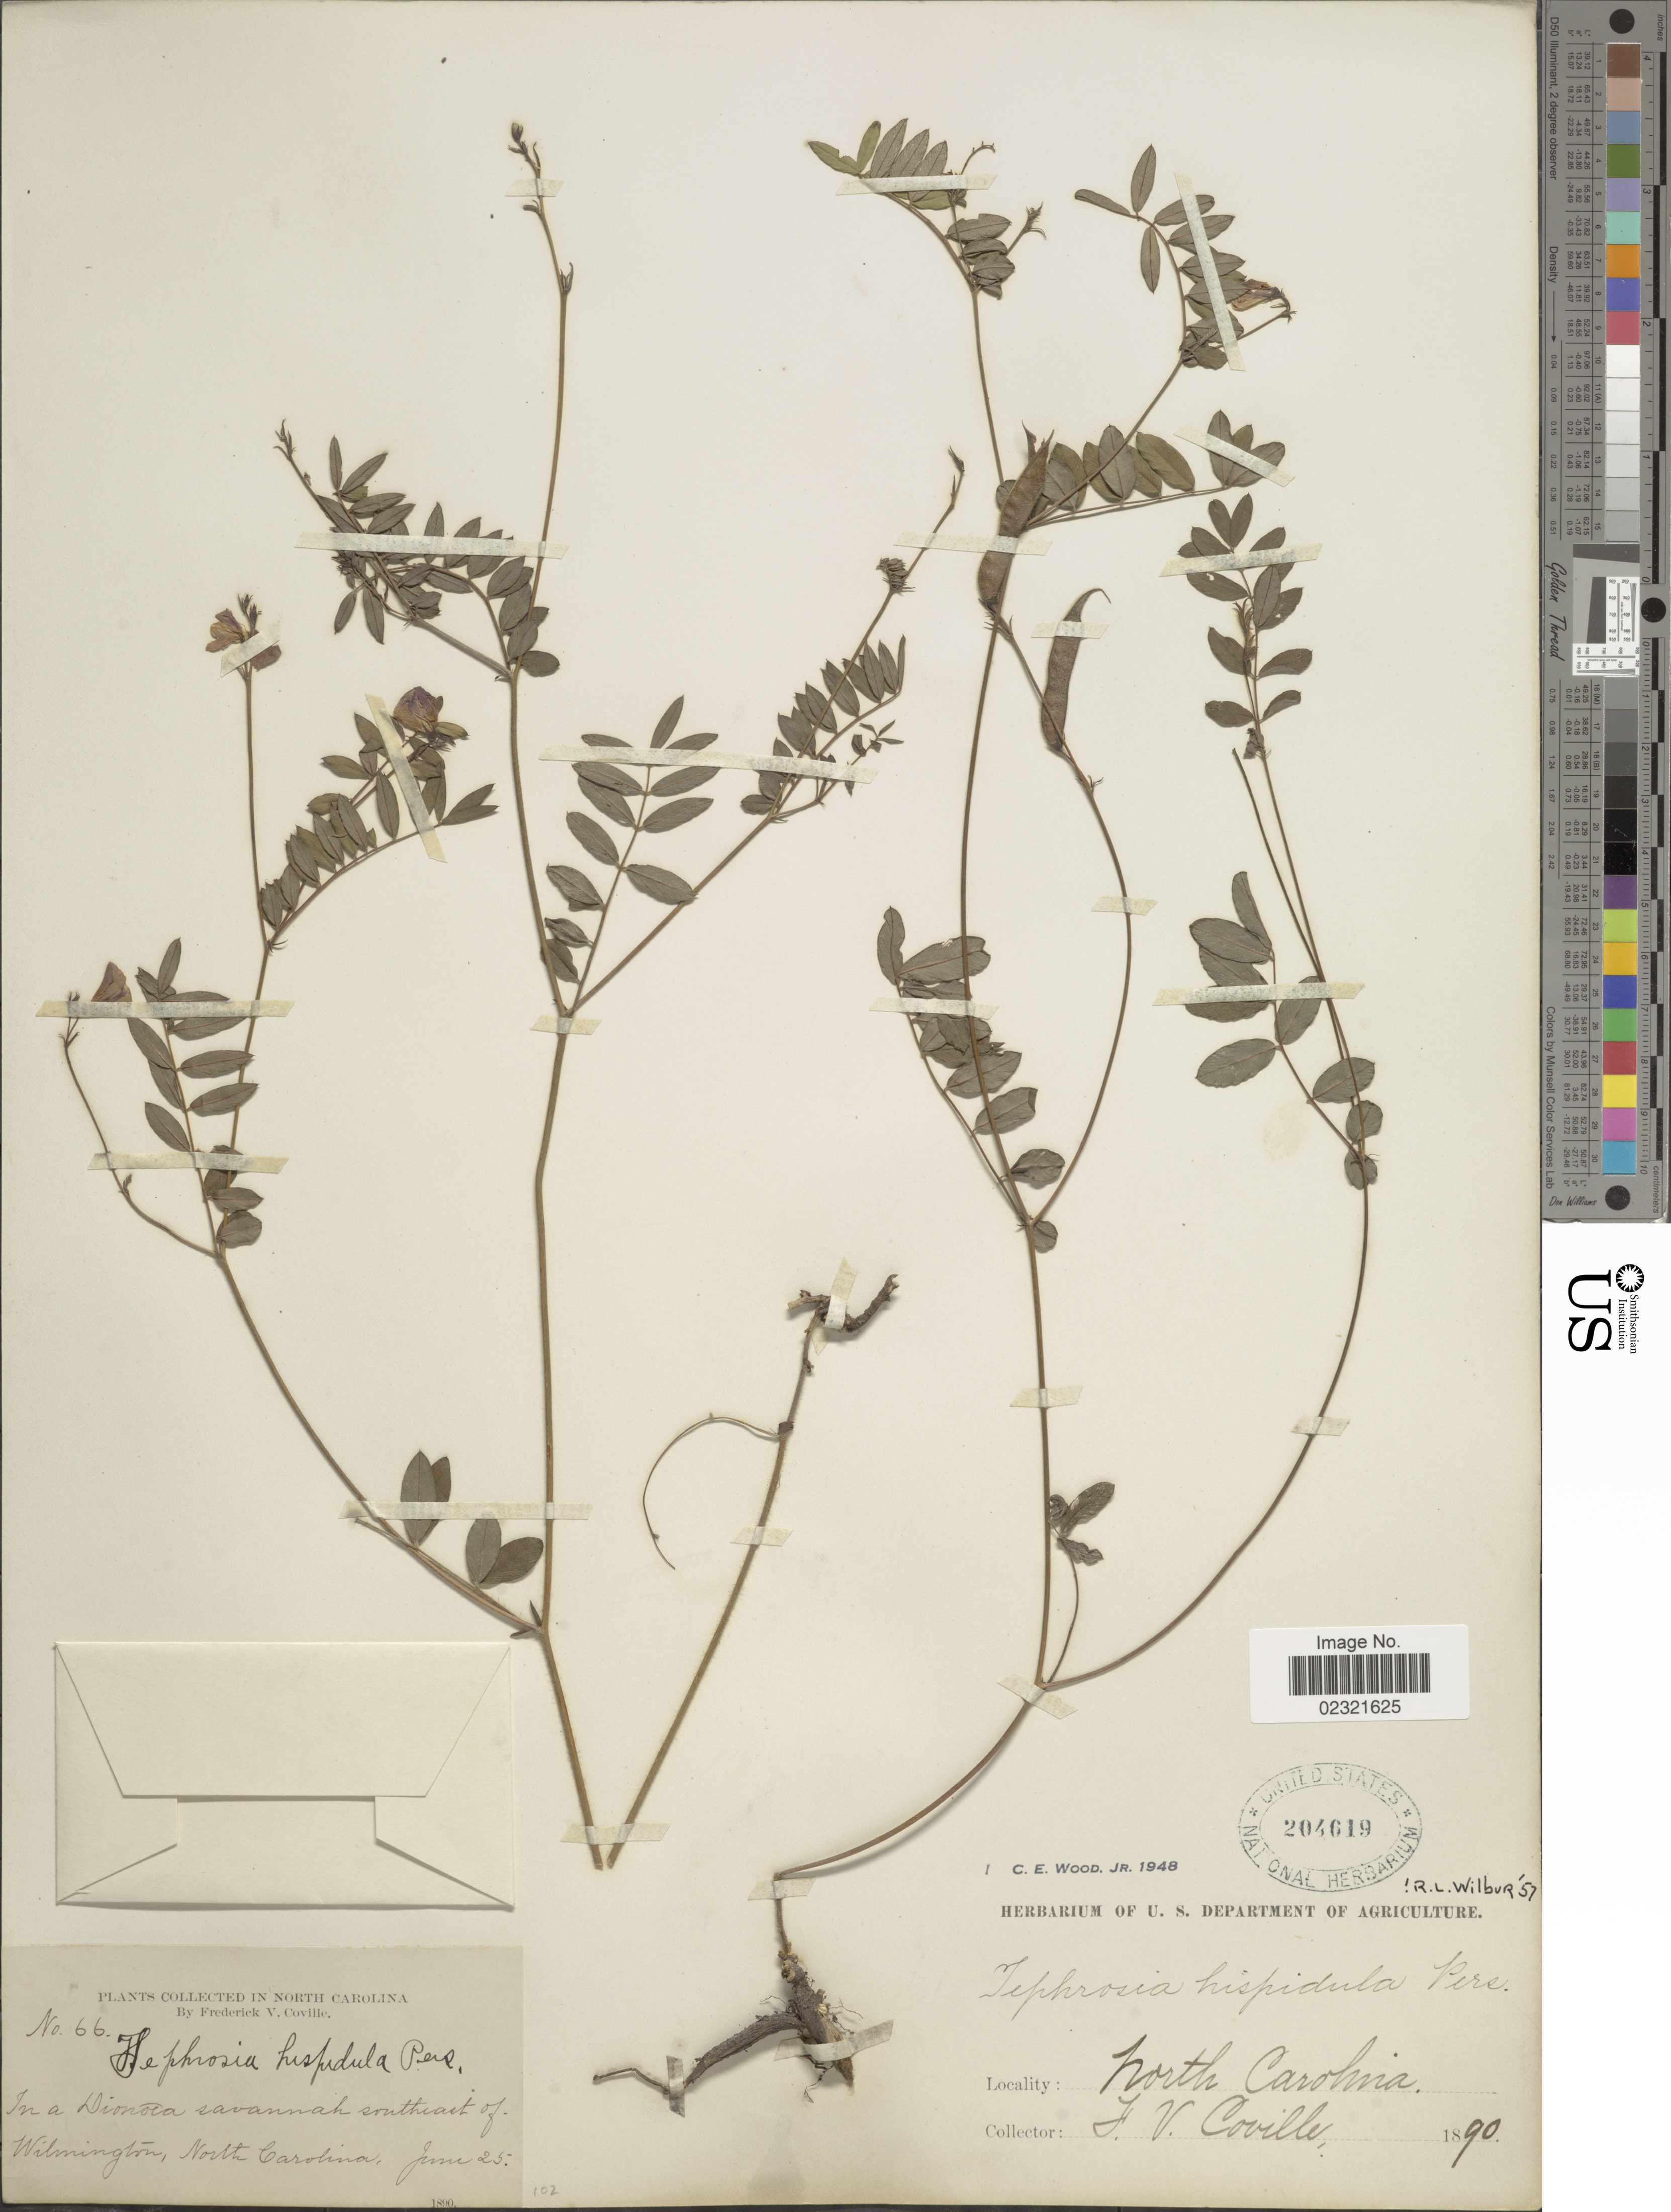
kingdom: Plantae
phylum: Tracheophyta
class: Magnoliopsida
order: Fabales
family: Fabaceae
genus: Tephrosia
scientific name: Tephrosia hispidula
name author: (Michx.) Pers.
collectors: F. V. Coville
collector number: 66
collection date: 1890-06-25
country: United States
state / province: North Carolina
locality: In a Dionöea savannah southeast of Wilmington North Carolina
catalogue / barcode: US 204619